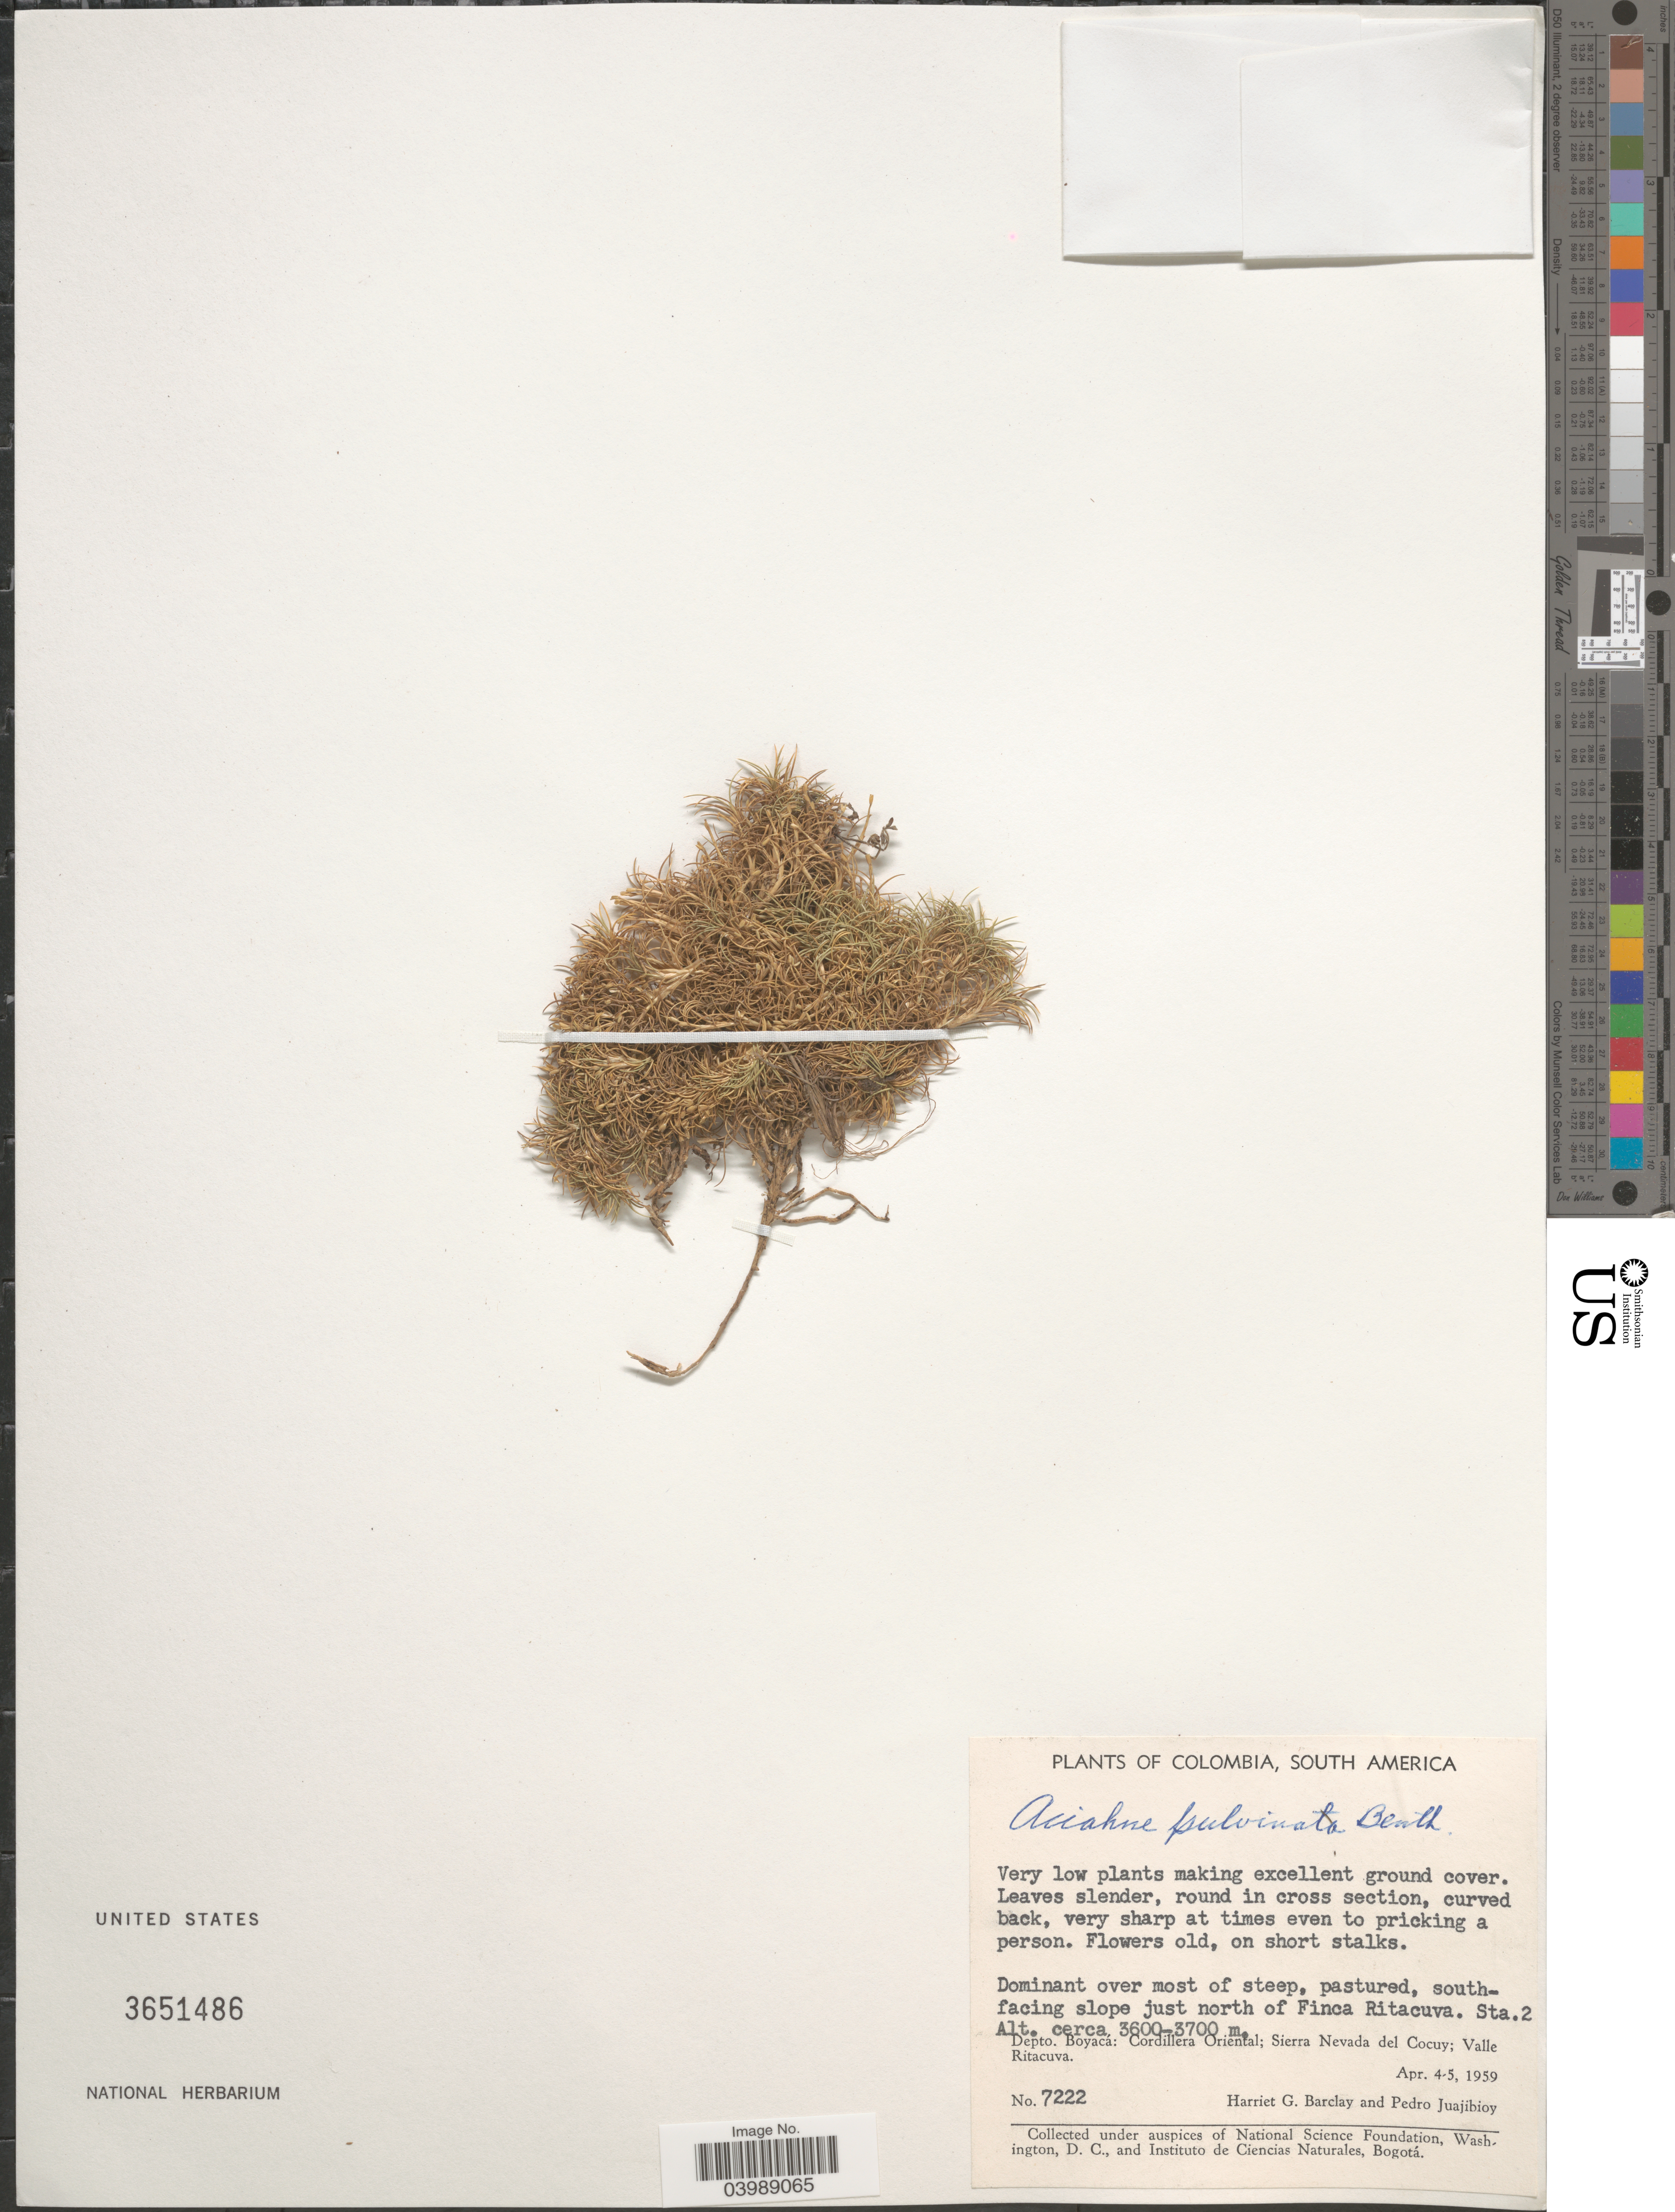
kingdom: Plantae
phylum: Tracheophyta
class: Liliopsida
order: Poales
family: Poaceae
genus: Aciachne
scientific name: Aciachne pulvinata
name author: Benth.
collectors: H. G. Barclay & P. Juajibioy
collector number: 7222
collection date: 1959-04-04/1959-04-05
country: Colombia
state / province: Boyacá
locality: South-facing slope just north of Finca Ritacuva. Sta.2. Depto. Boyacá: Cordillera Oriental; Sierra Nevada del Cocuy; Valle Ritacuva.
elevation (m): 3600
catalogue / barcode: US 3651486